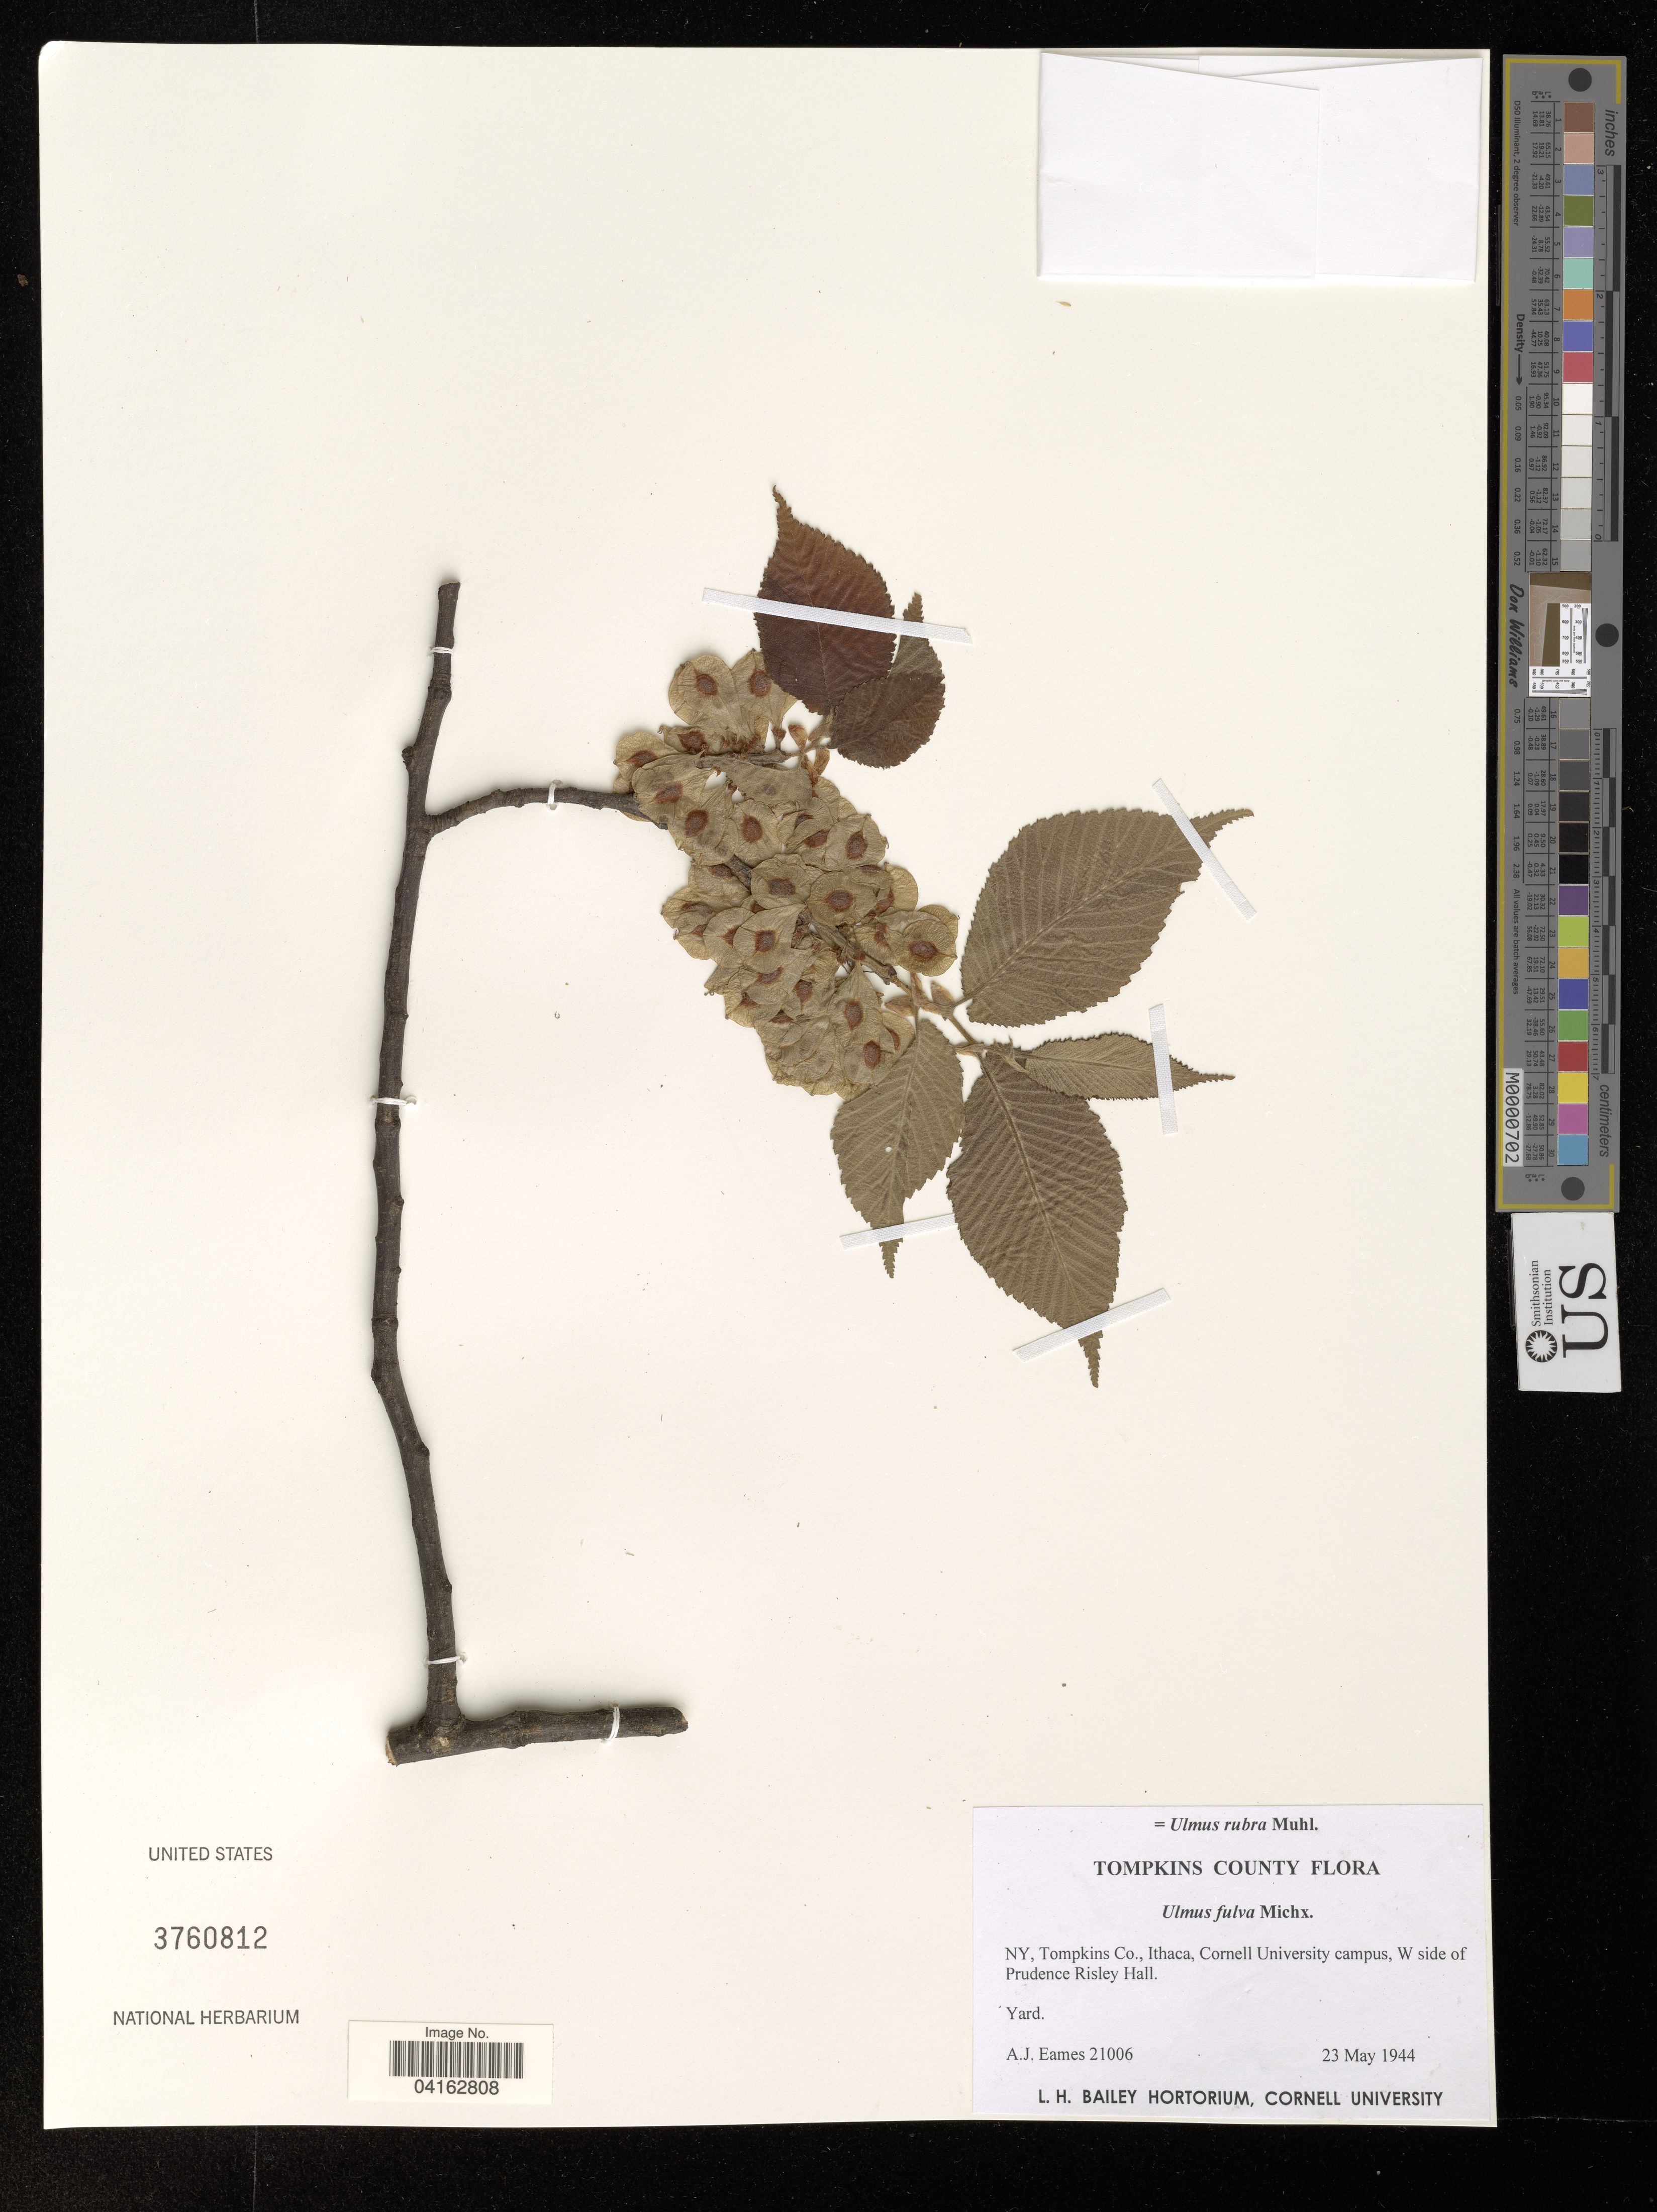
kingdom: Plantae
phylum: Tracheophyta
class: Magnoliopsida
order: Rosales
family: Ulmaceae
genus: Ulmus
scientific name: Ulmus rubra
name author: Muhl.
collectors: A. J. Eames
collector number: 21006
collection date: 1944-05-23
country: United States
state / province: New York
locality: Tompkins County. Ithaca, Cornell University campus, W side of Prudence Risley Hall.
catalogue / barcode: US 3760812